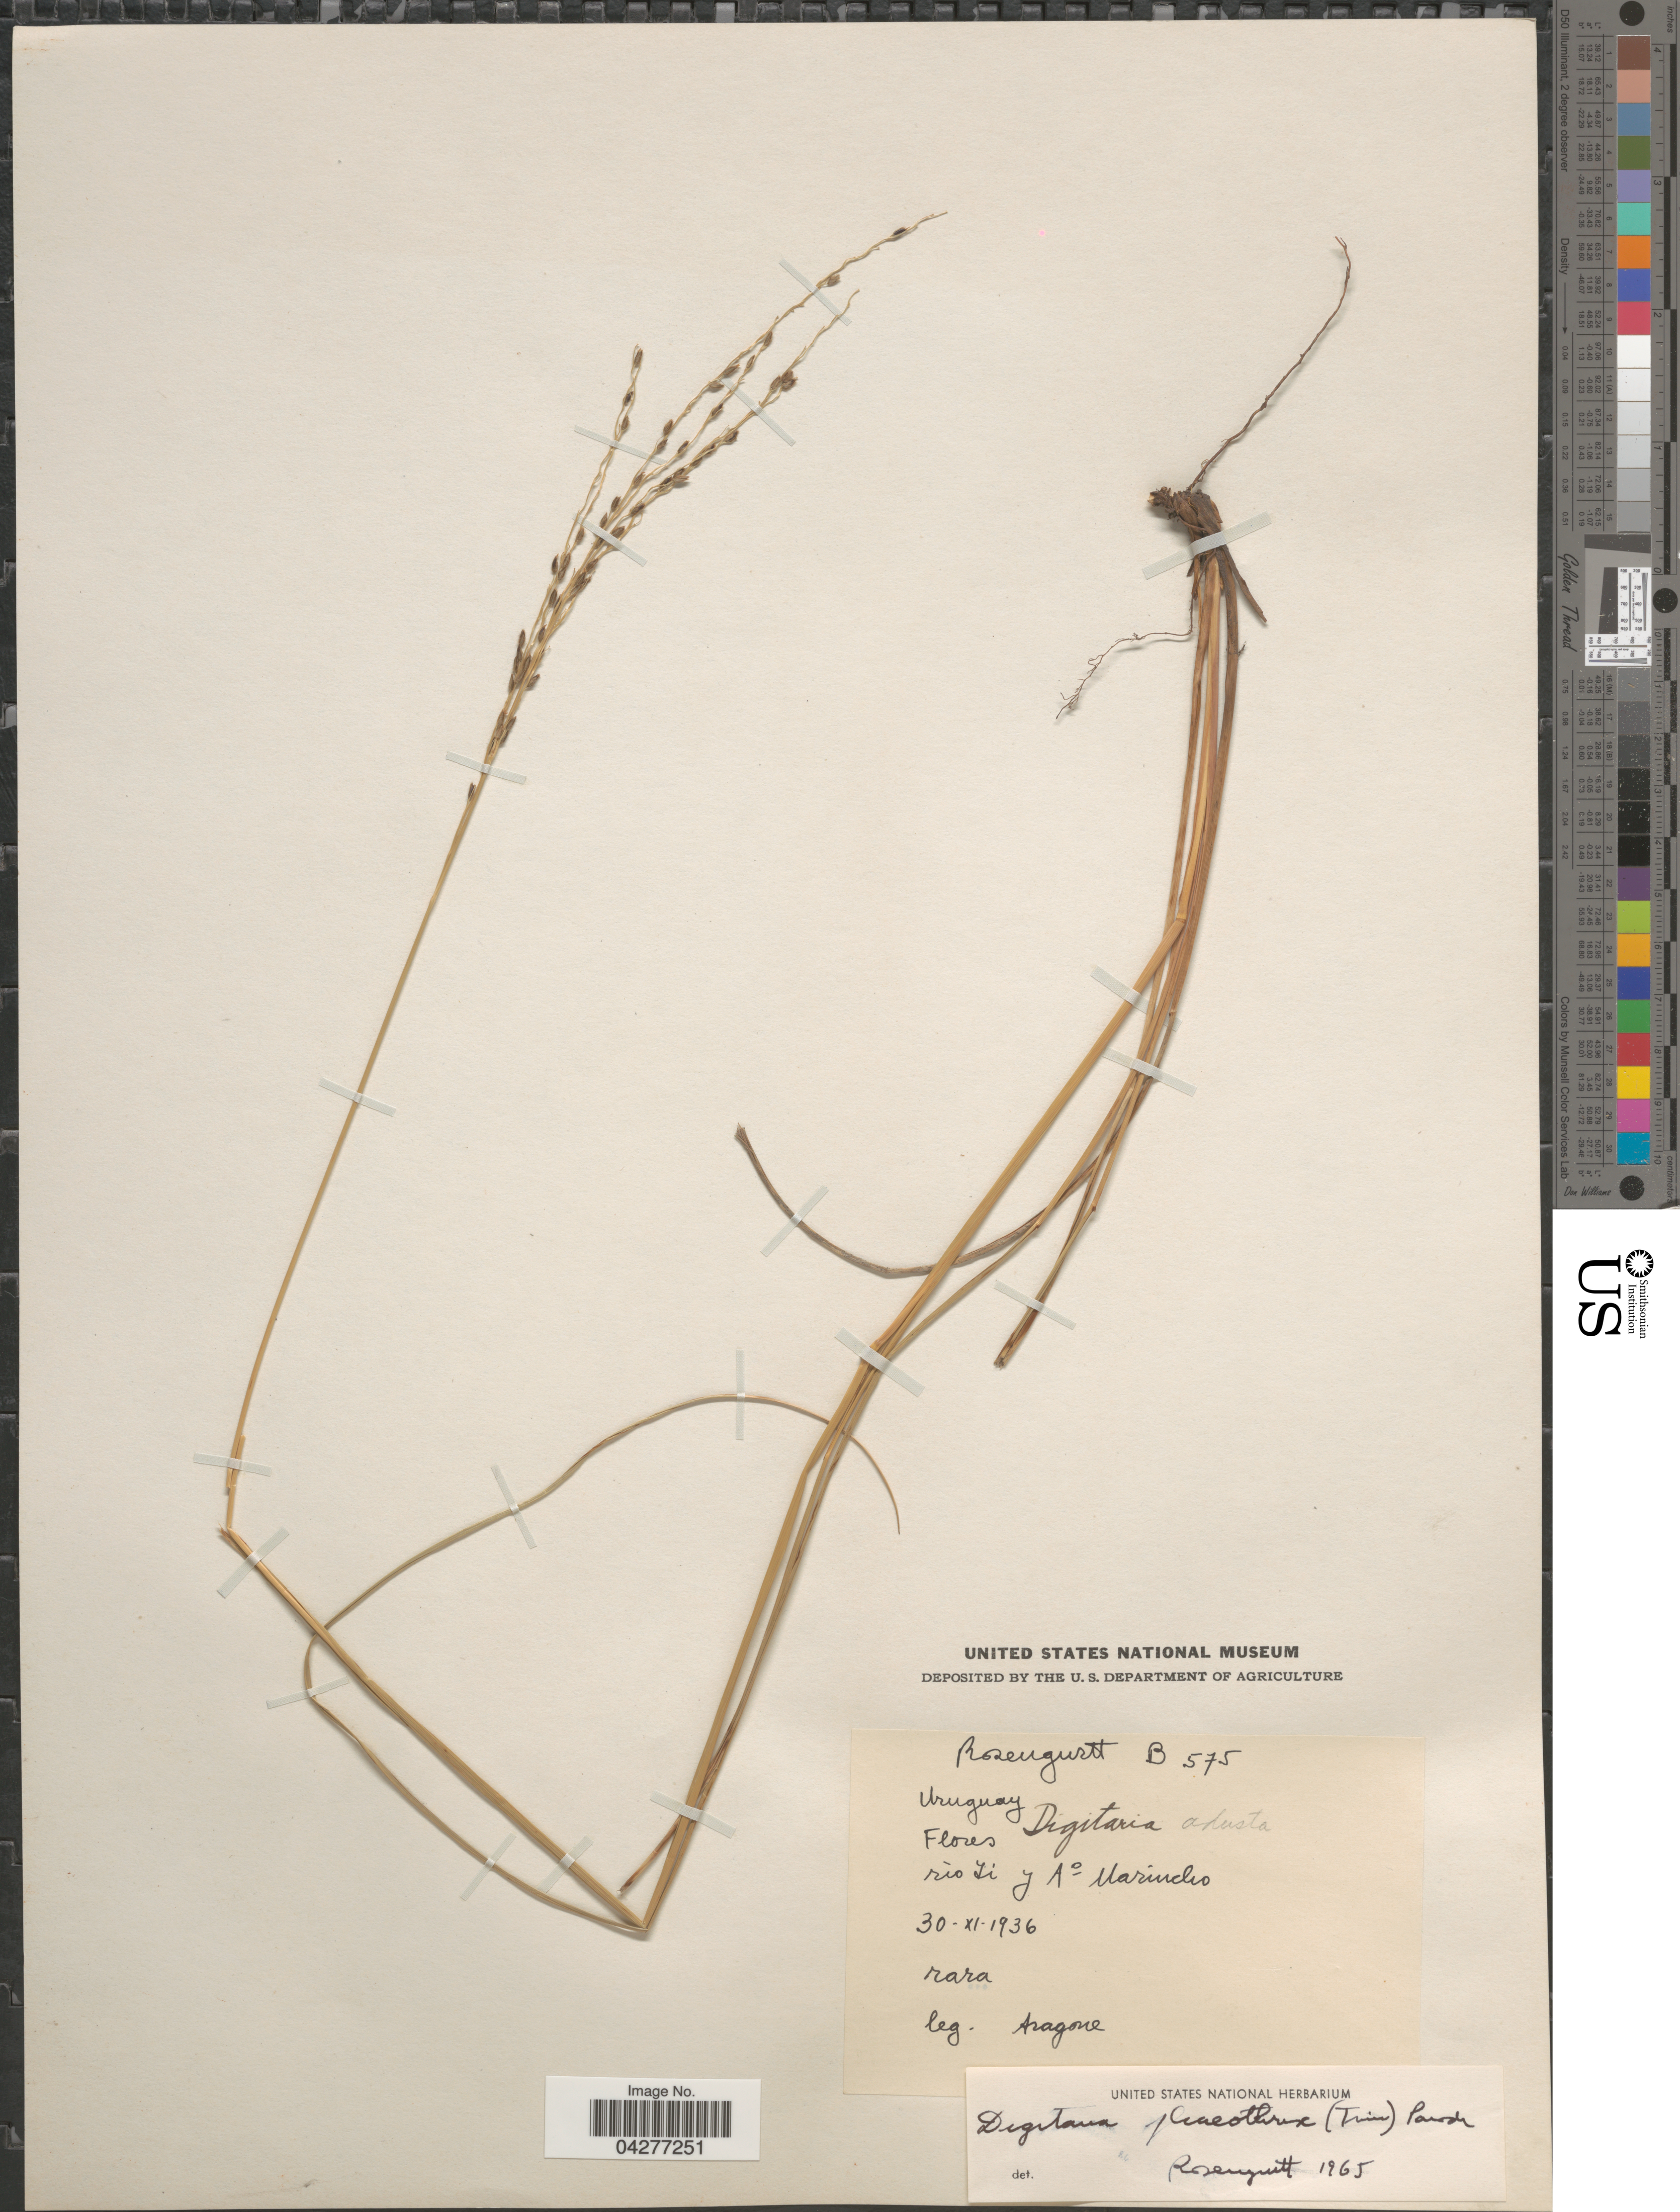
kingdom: Plantae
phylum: Tracheophyta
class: Liliopsida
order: Poales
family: Poaceae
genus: Digitaria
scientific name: Digitaria phaeothrix var. phaeothrix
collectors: -- Aragone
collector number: B575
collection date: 1936-11-30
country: Uruguay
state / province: Flores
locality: Rio Yi y Ao Marincho.